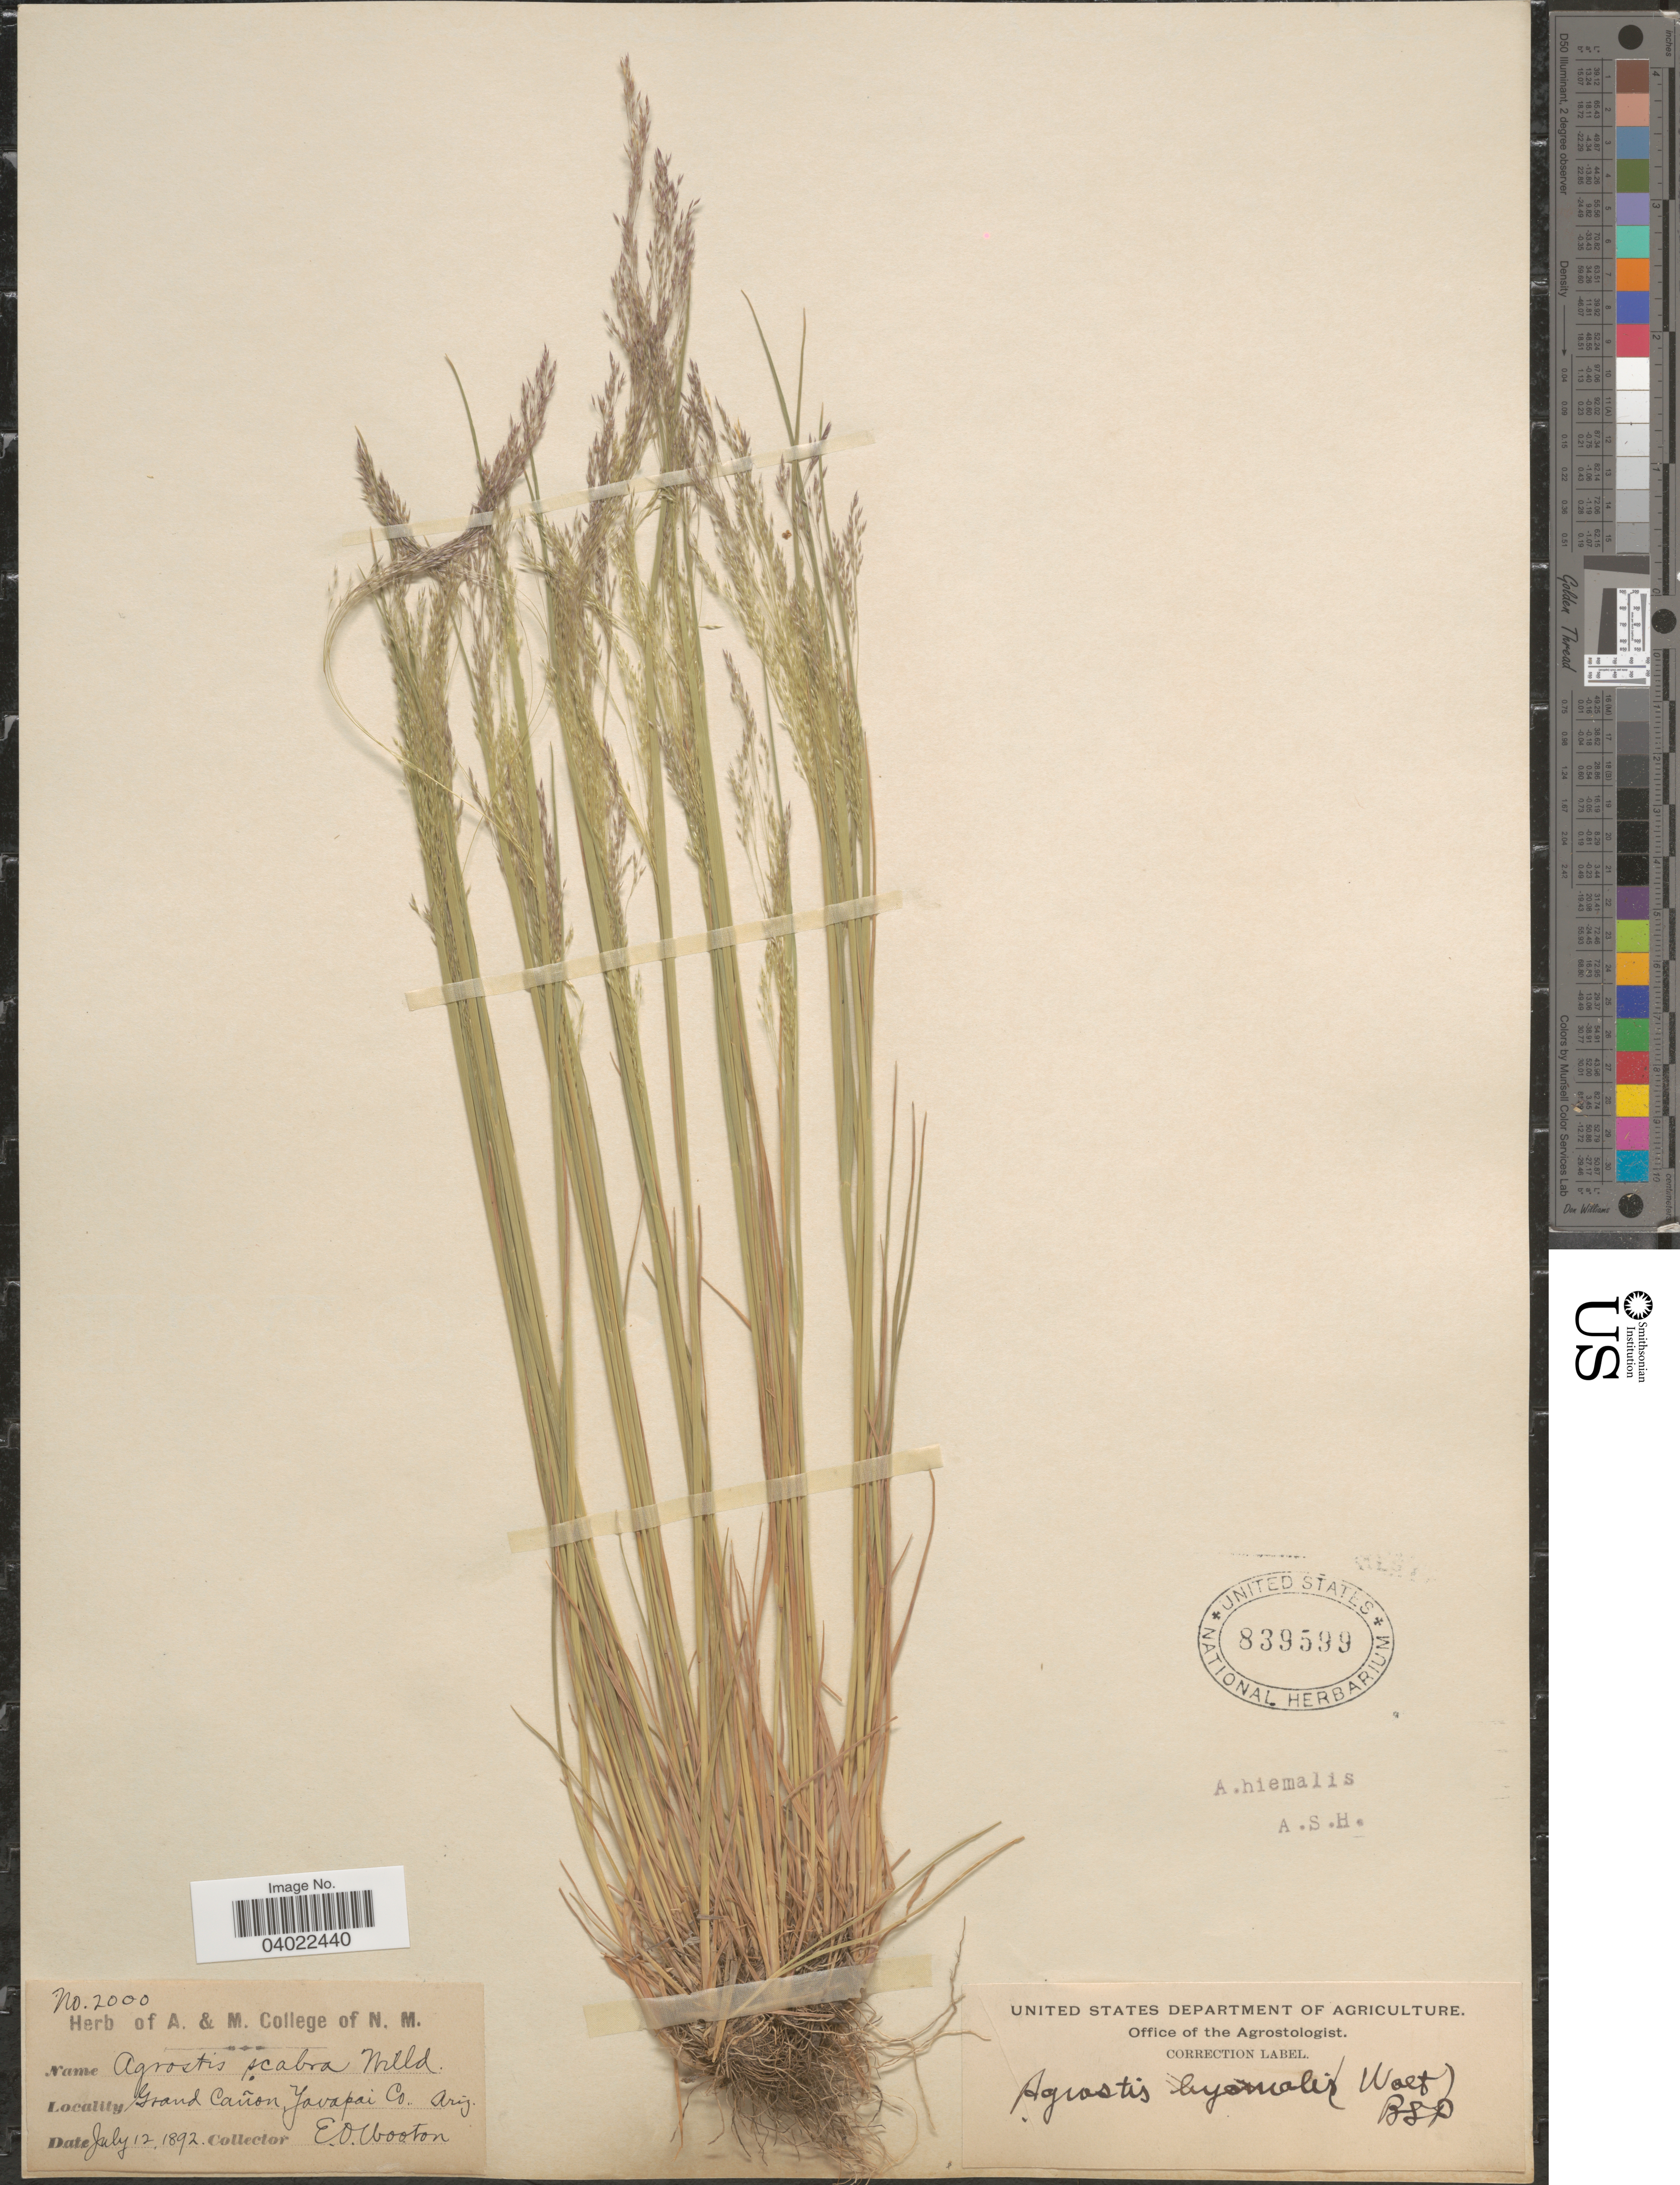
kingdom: Plantae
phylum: Tracheophyta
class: Liliopsida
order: Poales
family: Poaceae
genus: Agrostis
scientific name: Agrostis scabra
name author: Willd.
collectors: E. O. Wooton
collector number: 2000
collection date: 1892-07-12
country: United States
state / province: Arizona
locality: Grand Cañon, Yavapai Co.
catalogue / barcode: US 839599